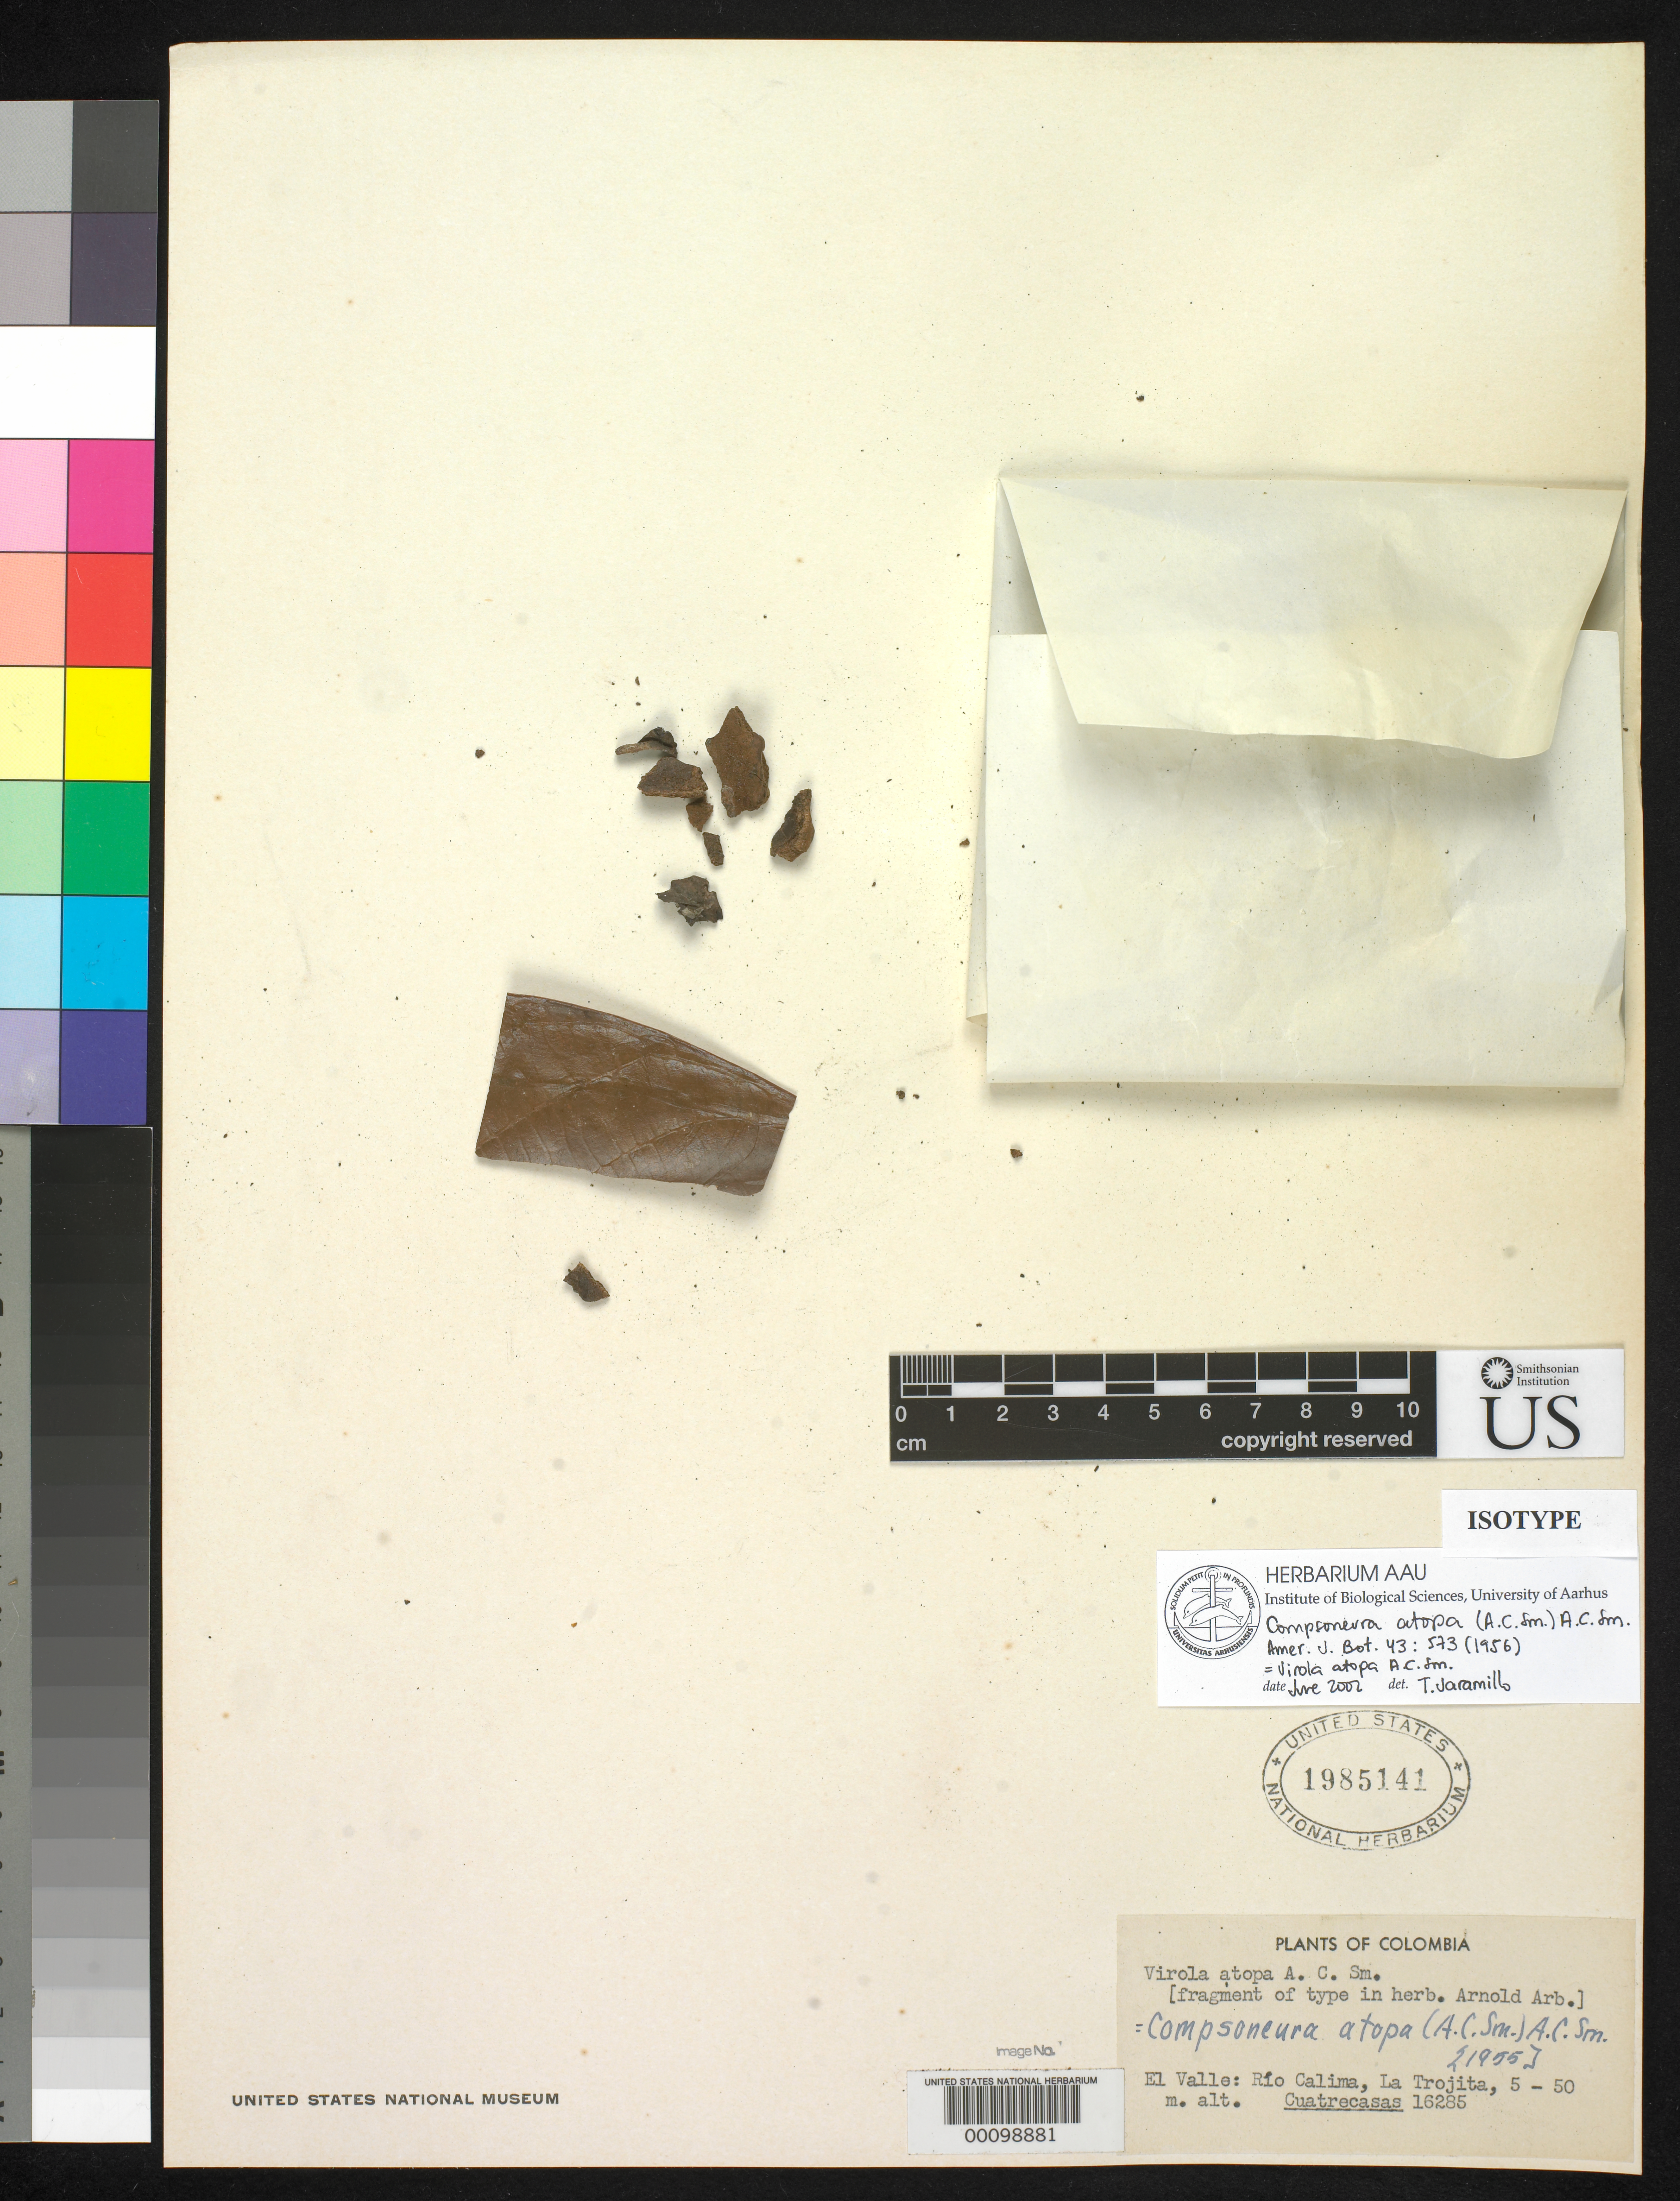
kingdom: Plantae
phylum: Tracheophyta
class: Magnoliopsida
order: Magnoliales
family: Myristicaceae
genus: Virola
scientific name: Virola atopa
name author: A.C. Sm.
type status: Type Fragment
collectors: J. Cuatrecasas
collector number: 16285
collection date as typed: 19 Feb 1944 to 10 Mar 1944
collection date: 1944-02-19/1944-03-10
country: Colombia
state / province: Valle del Cauca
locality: El Valle: Río Calima, La Trojita.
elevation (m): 5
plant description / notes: "Isotype". Fragment of [holo?] type in herb. Arnold Arb.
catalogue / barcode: US 1985141